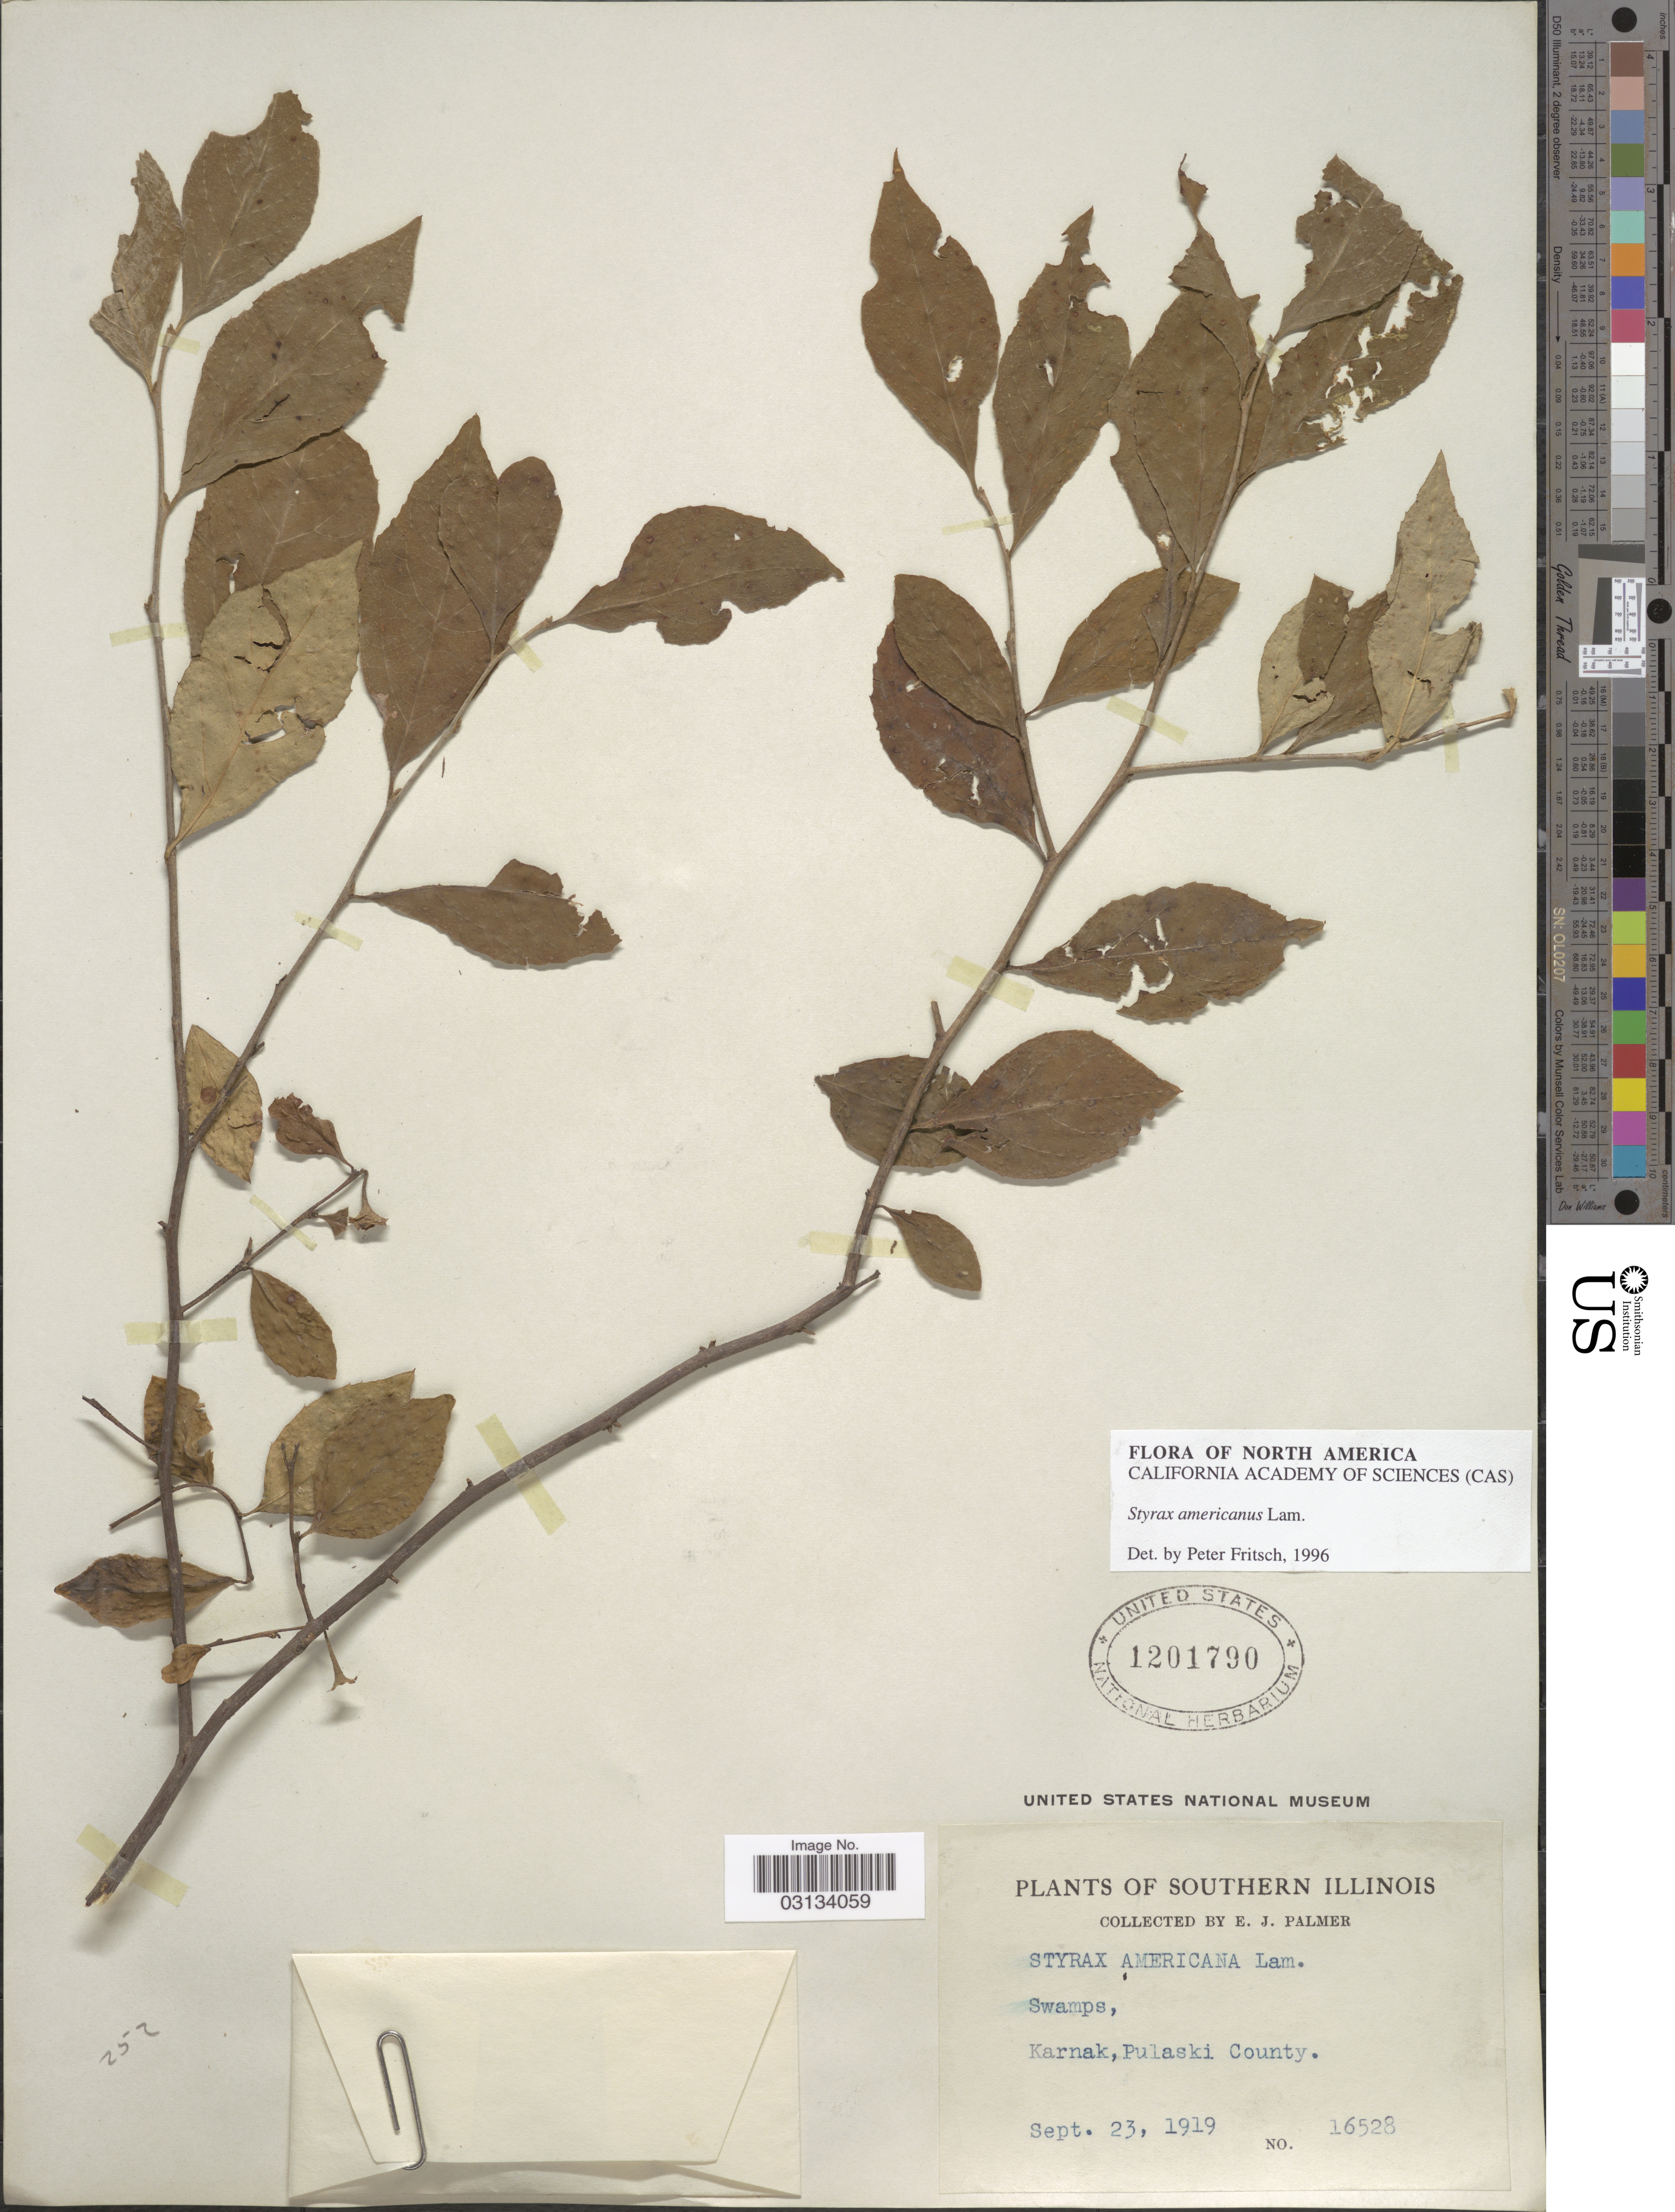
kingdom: Plantae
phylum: Tracheophyta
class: Magnoliopsida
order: Ericales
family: Styracaceae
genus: Styrax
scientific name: Styrax americanus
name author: Lam.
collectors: E. J. Palmer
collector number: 16528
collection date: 1919-09-23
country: United States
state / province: Illinois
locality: Southern Illinois. Karnak, Pulaski County.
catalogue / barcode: US 1201790